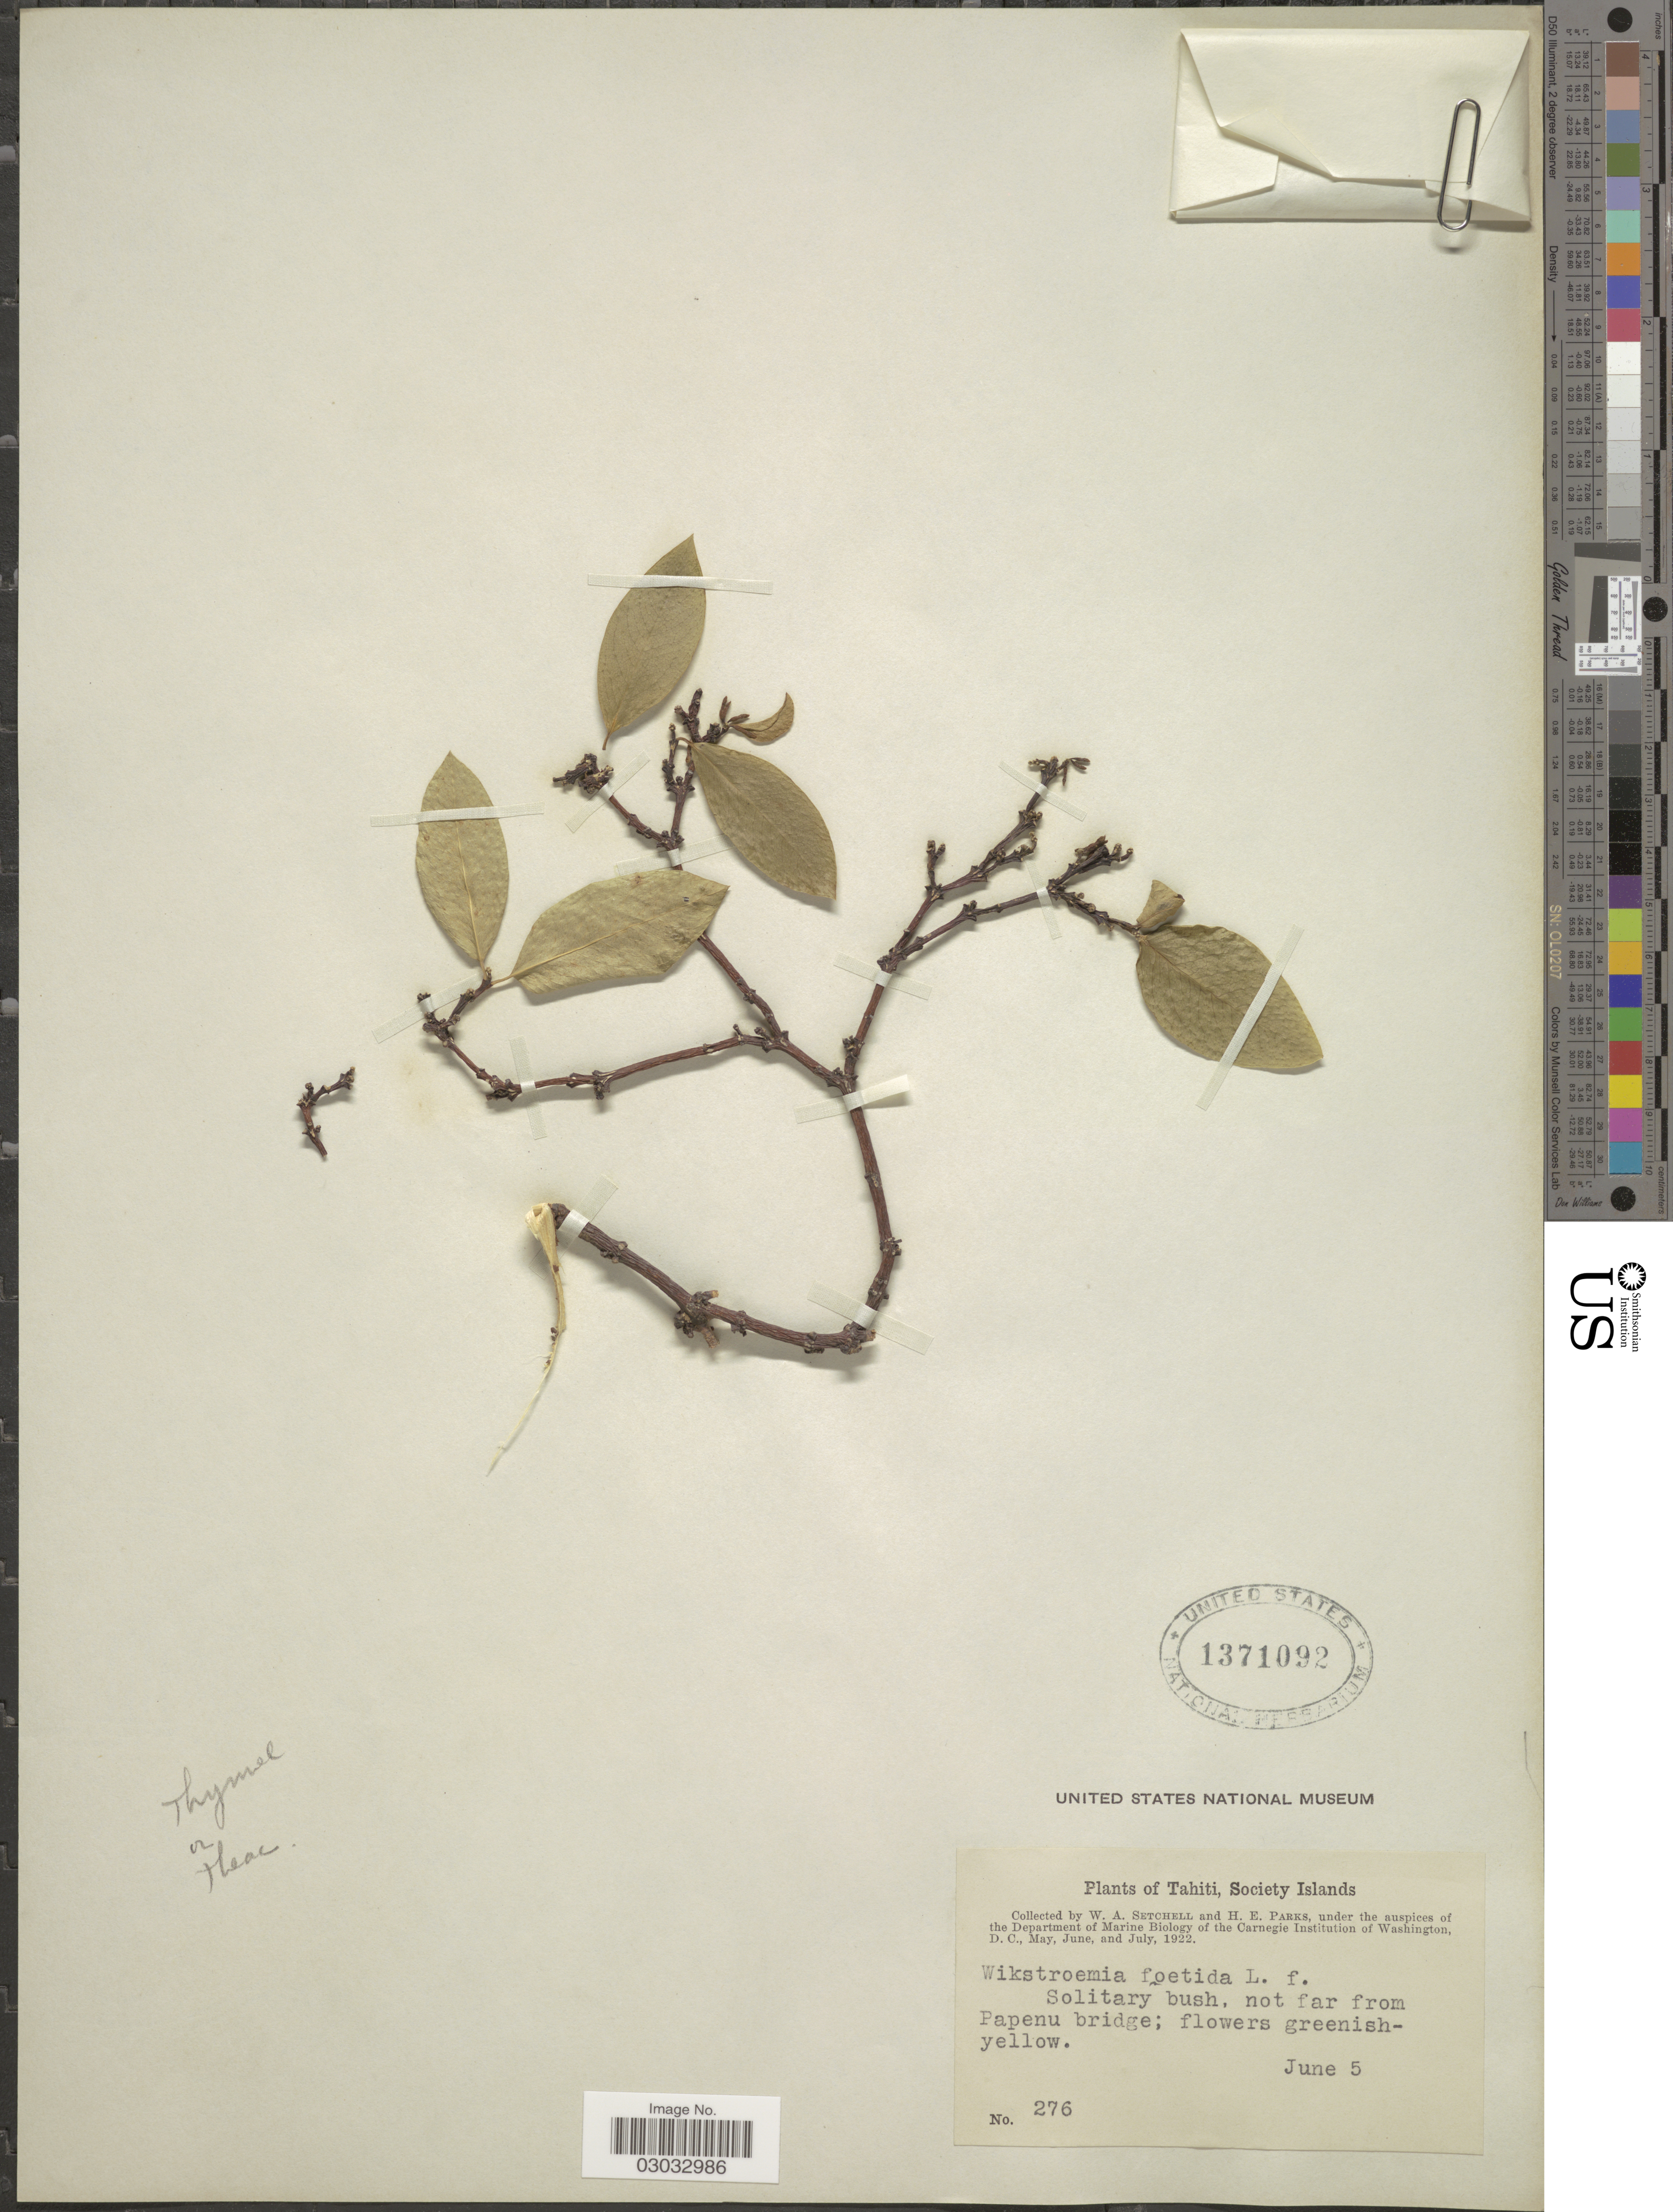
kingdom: Plantae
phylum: Tracheophyta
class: Magnoliopsida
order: Malvales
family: Thymelaeaceae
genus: Wikstroemia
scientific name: Wikstroemia coriacea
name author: Seem.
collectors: W. Setchell & H. E. Parks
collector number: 276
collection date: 1922-06-05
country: French Polynesia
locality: Tahiti, Society Islands, not far from Papenu bridge.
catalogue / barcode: US 1371092